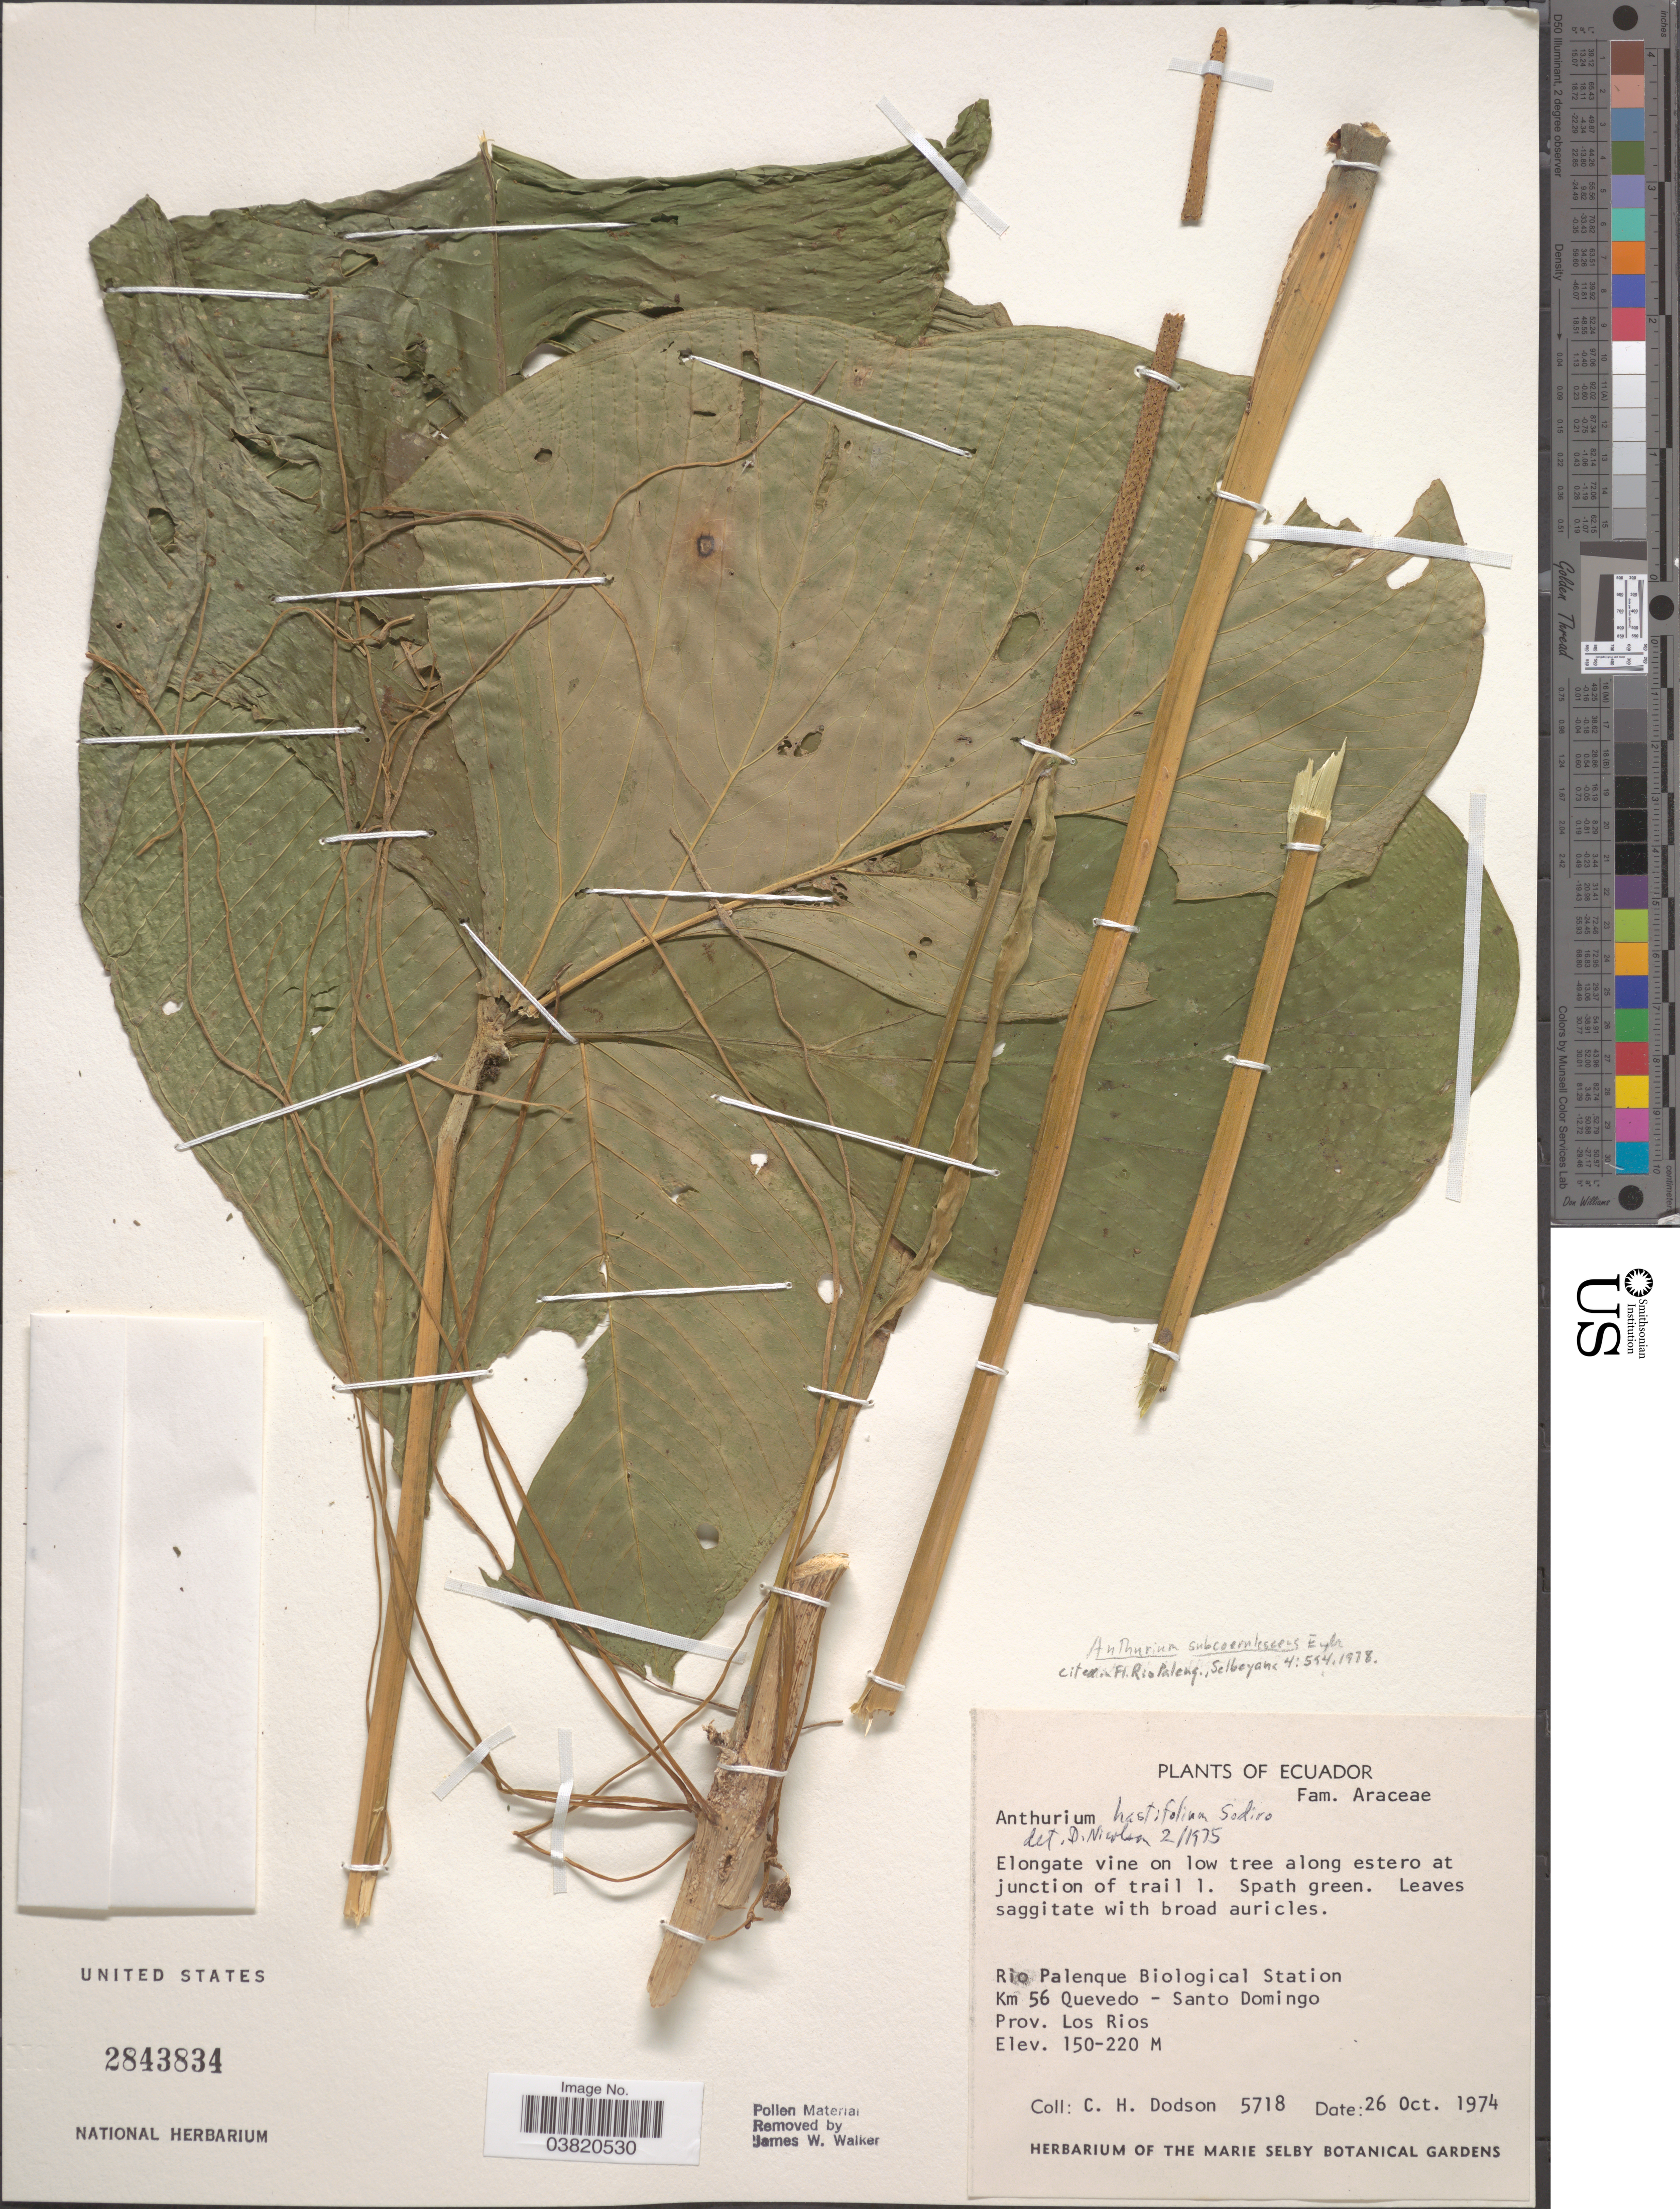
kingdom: Plantae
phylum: Tracheophyta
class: Liliopsida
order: Alismatales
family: Araceae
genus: Anthurium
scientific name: Anthurium subcoerulescens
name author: Engl.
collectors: C. H. Dodson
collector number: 5718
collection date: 1974-10-26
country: Ecuador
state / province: Los Ríos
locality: Along estero at junction of trail 1. Río Palenque Biological Station. Km 56 Quevedo- Santo Domingo.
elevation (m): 150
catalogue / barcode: US 2843834